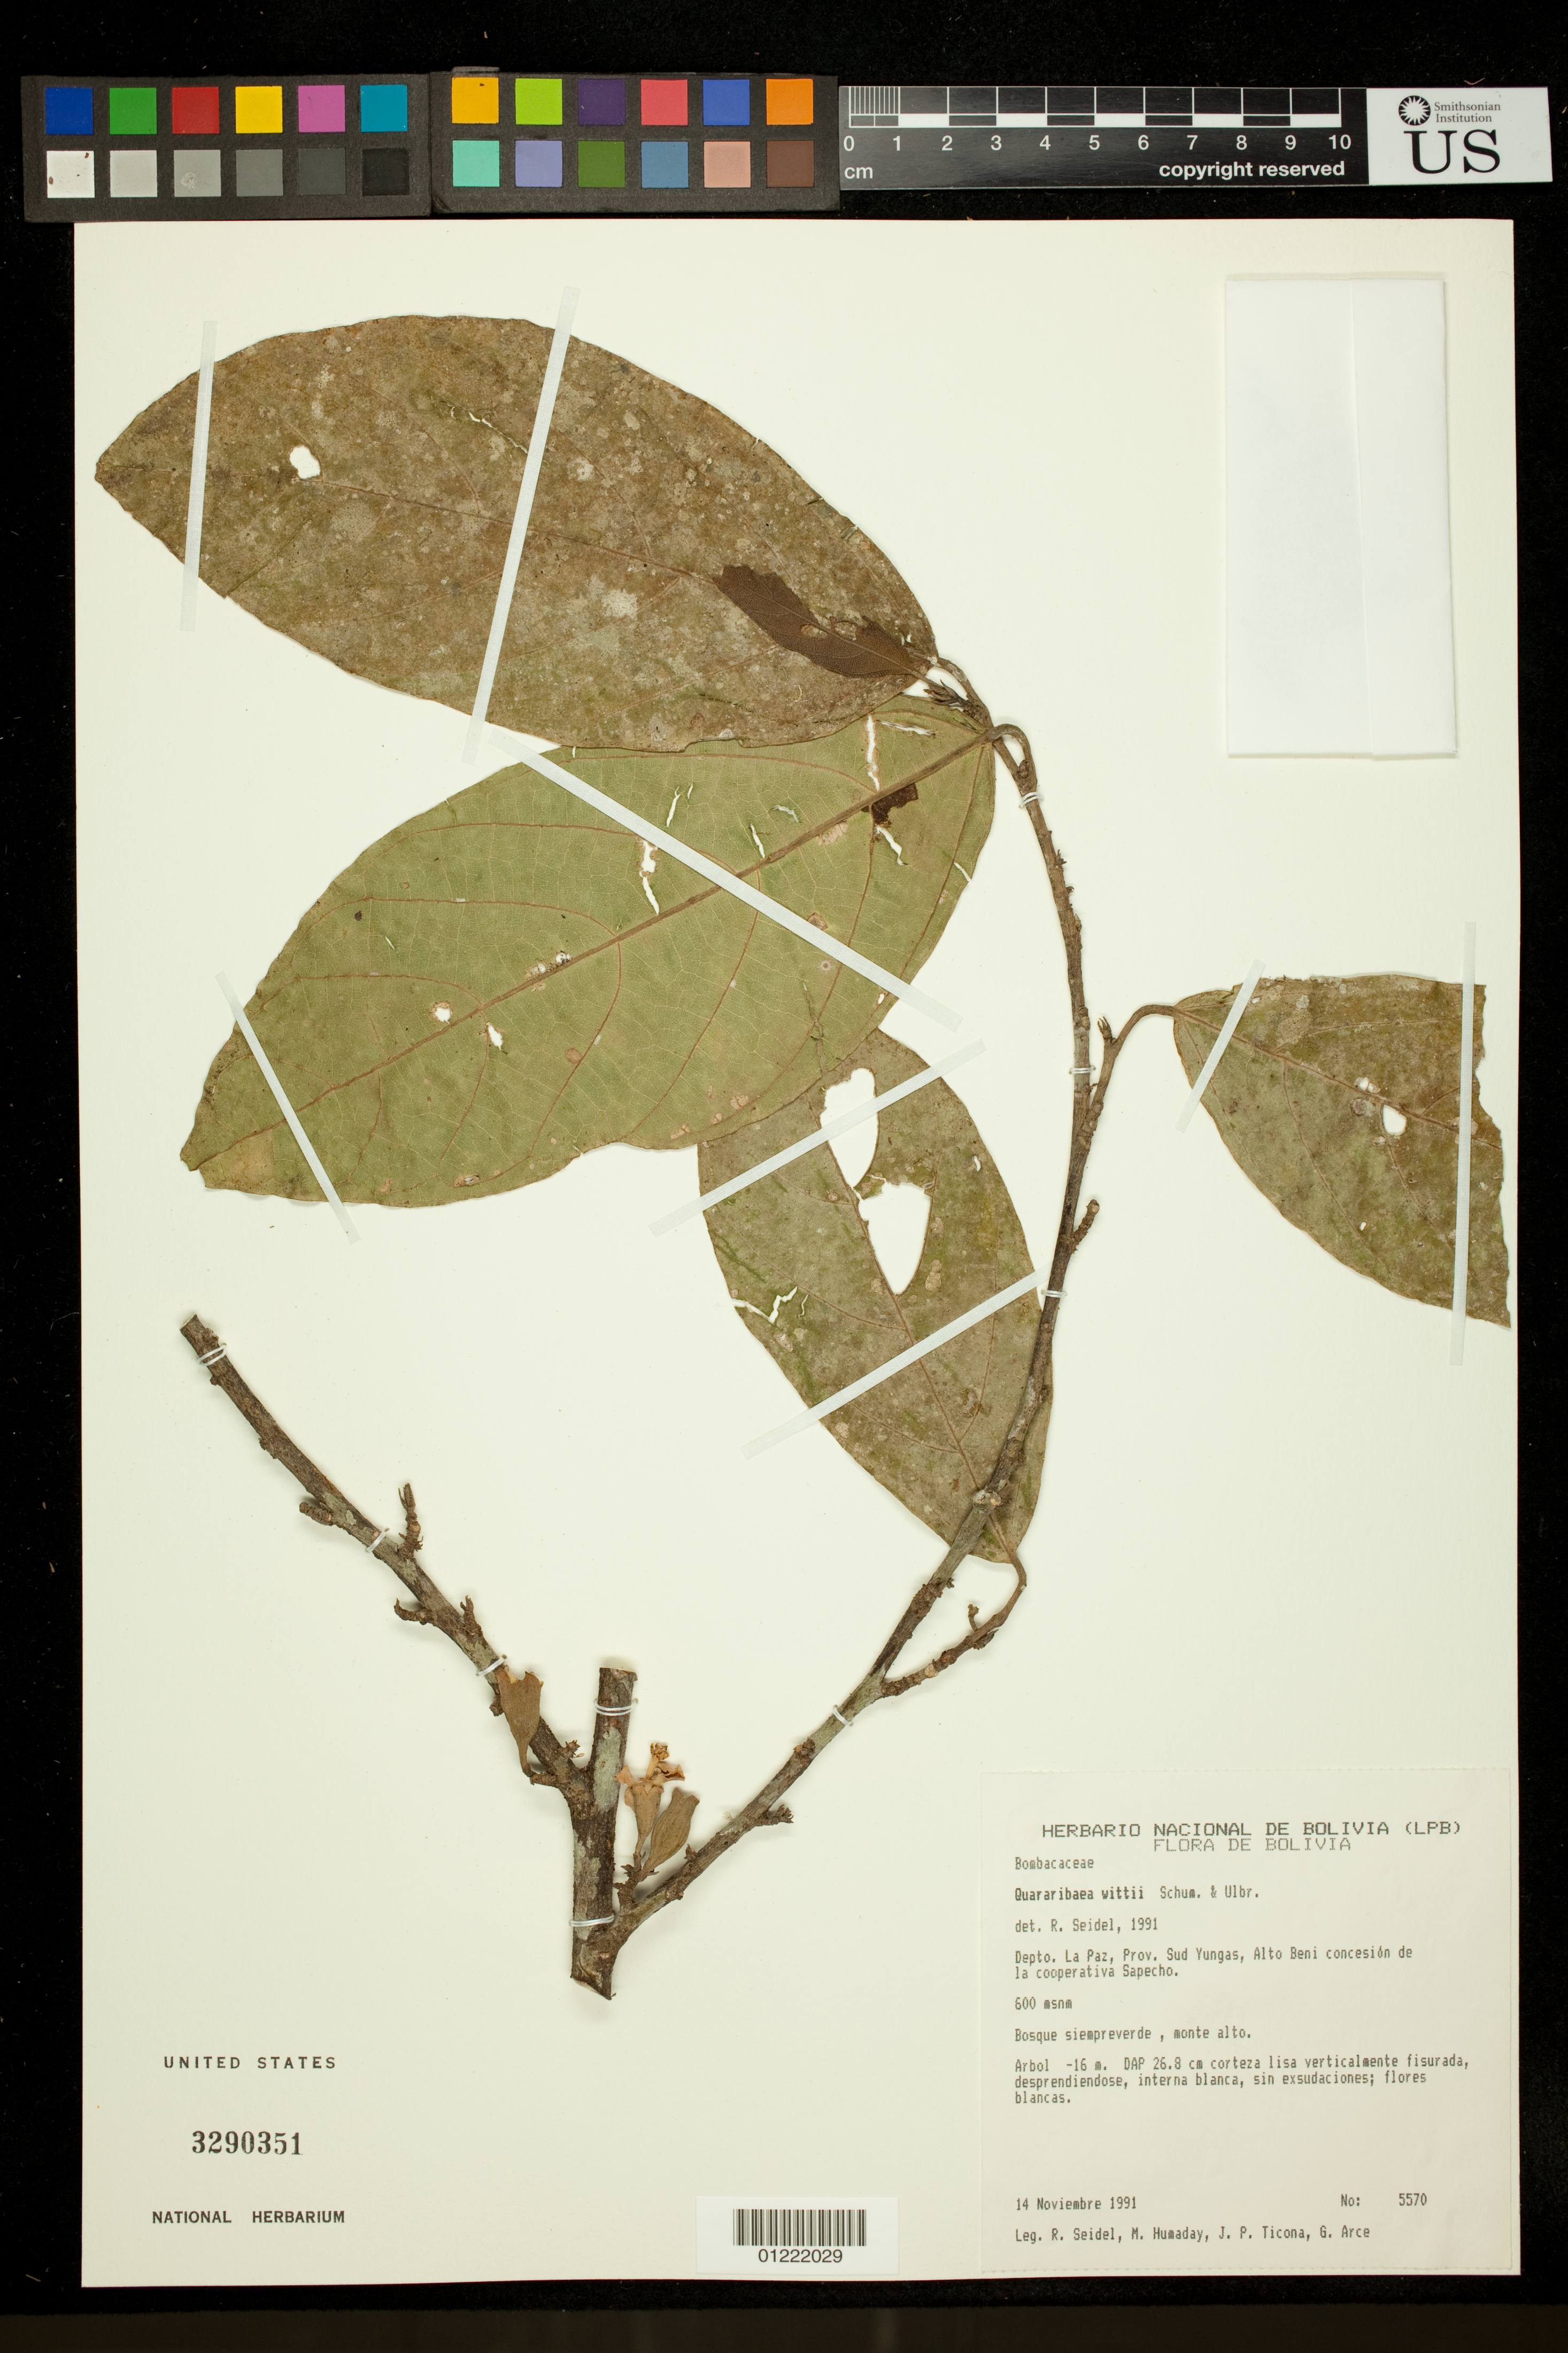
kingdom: Plantae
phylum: Tracheophyta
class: Magnoliopsida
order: Malvales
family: Malvaceae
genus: Quararibea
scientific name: Quararibea wittii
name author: K. Schum. & Ulbr.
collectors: R. Seidel, M. Humaday, J. Ticona & G. Arce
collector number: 5570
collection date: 1991-11-14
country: Bolivia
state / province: La Paz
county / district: Sud Yungas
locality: Alto Beni concesion de la cooperativa Sapecho.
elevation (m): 600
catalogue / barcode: US 3290351